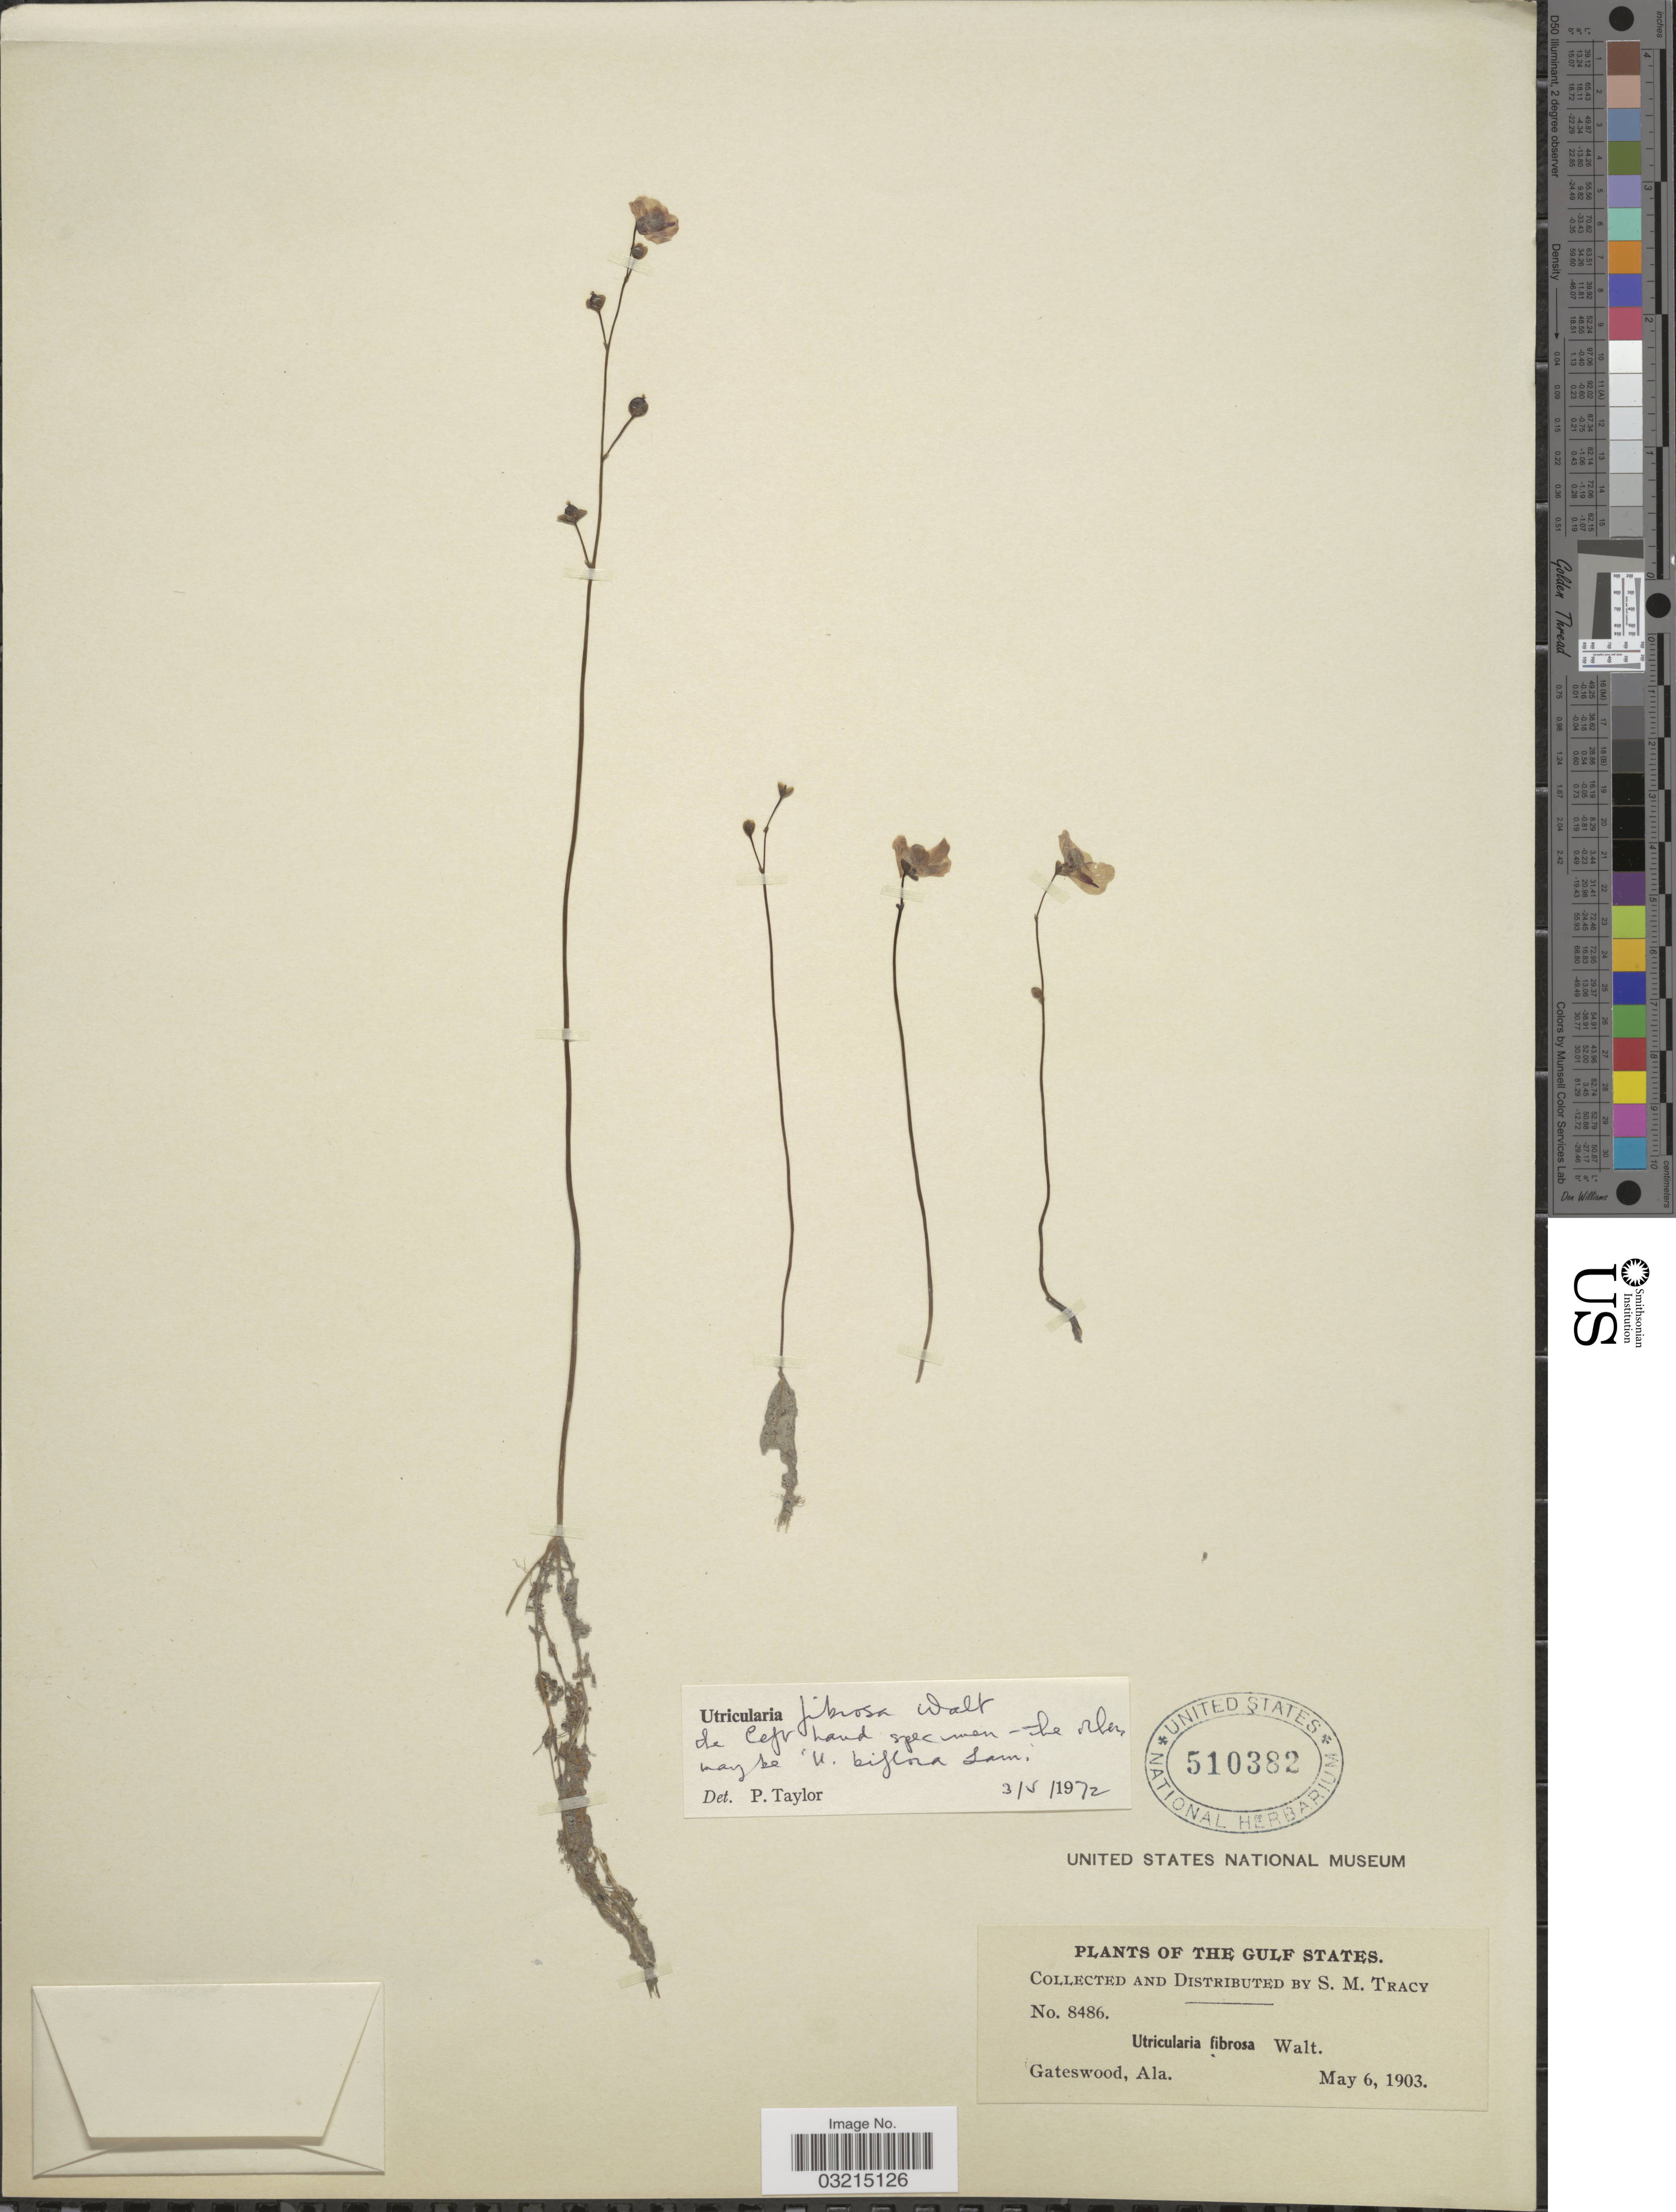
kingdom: Plantae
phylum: Tracheophyta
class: Magnoliopsida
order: Lamiales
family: Lentibulariaceae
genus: Utricularia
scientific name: Utricularia gibba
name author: L.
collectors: S. M. Tracy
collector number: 8486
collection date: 1903-05-06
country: United States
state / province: Alabama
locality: The Gulf States. Gateswood.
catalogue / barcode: US 510382